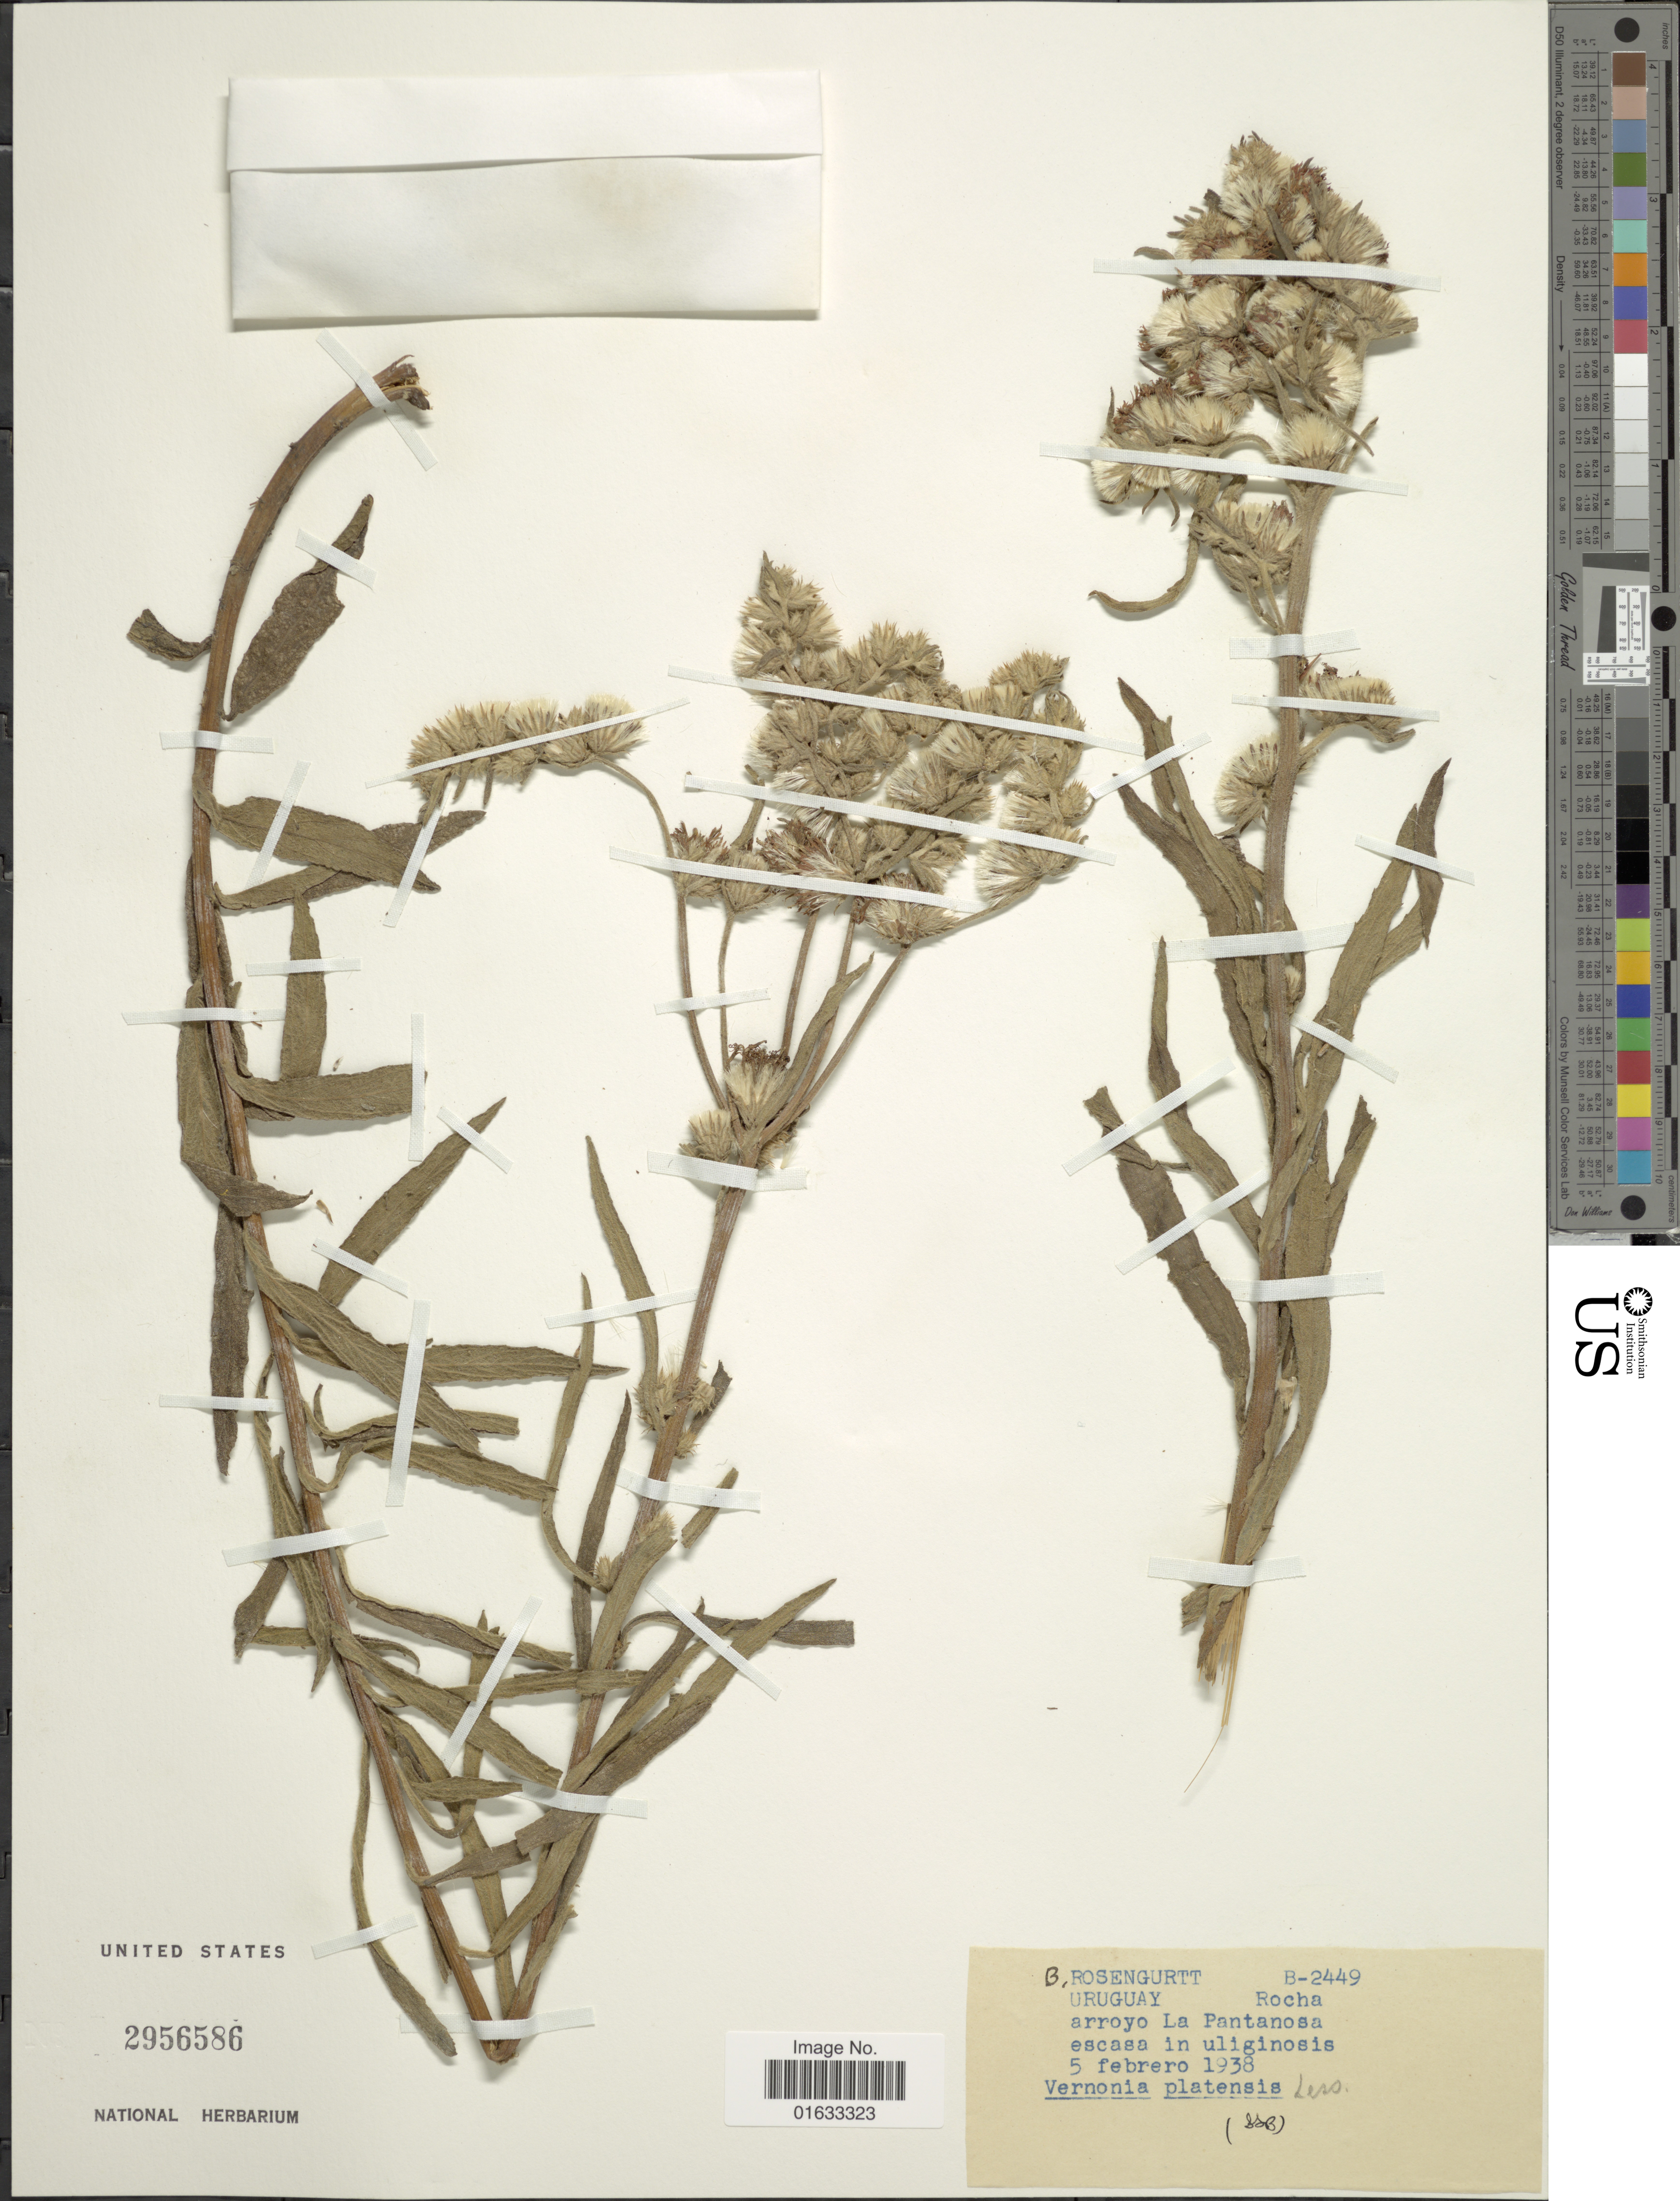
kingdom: Plantae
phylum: Tracheophyta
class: Magnoliopsida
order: Asterales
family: Asteraceae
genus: Chrysolaena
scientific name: Chrysolaena platensis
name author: (Spreng.) H. Rob.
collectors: B. Rosengurtt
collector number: B-2449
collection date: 1938-02-05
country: Uruguay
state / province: Rocha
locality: Rocha, arroyo La Pantanosa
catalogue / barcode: US 2956586